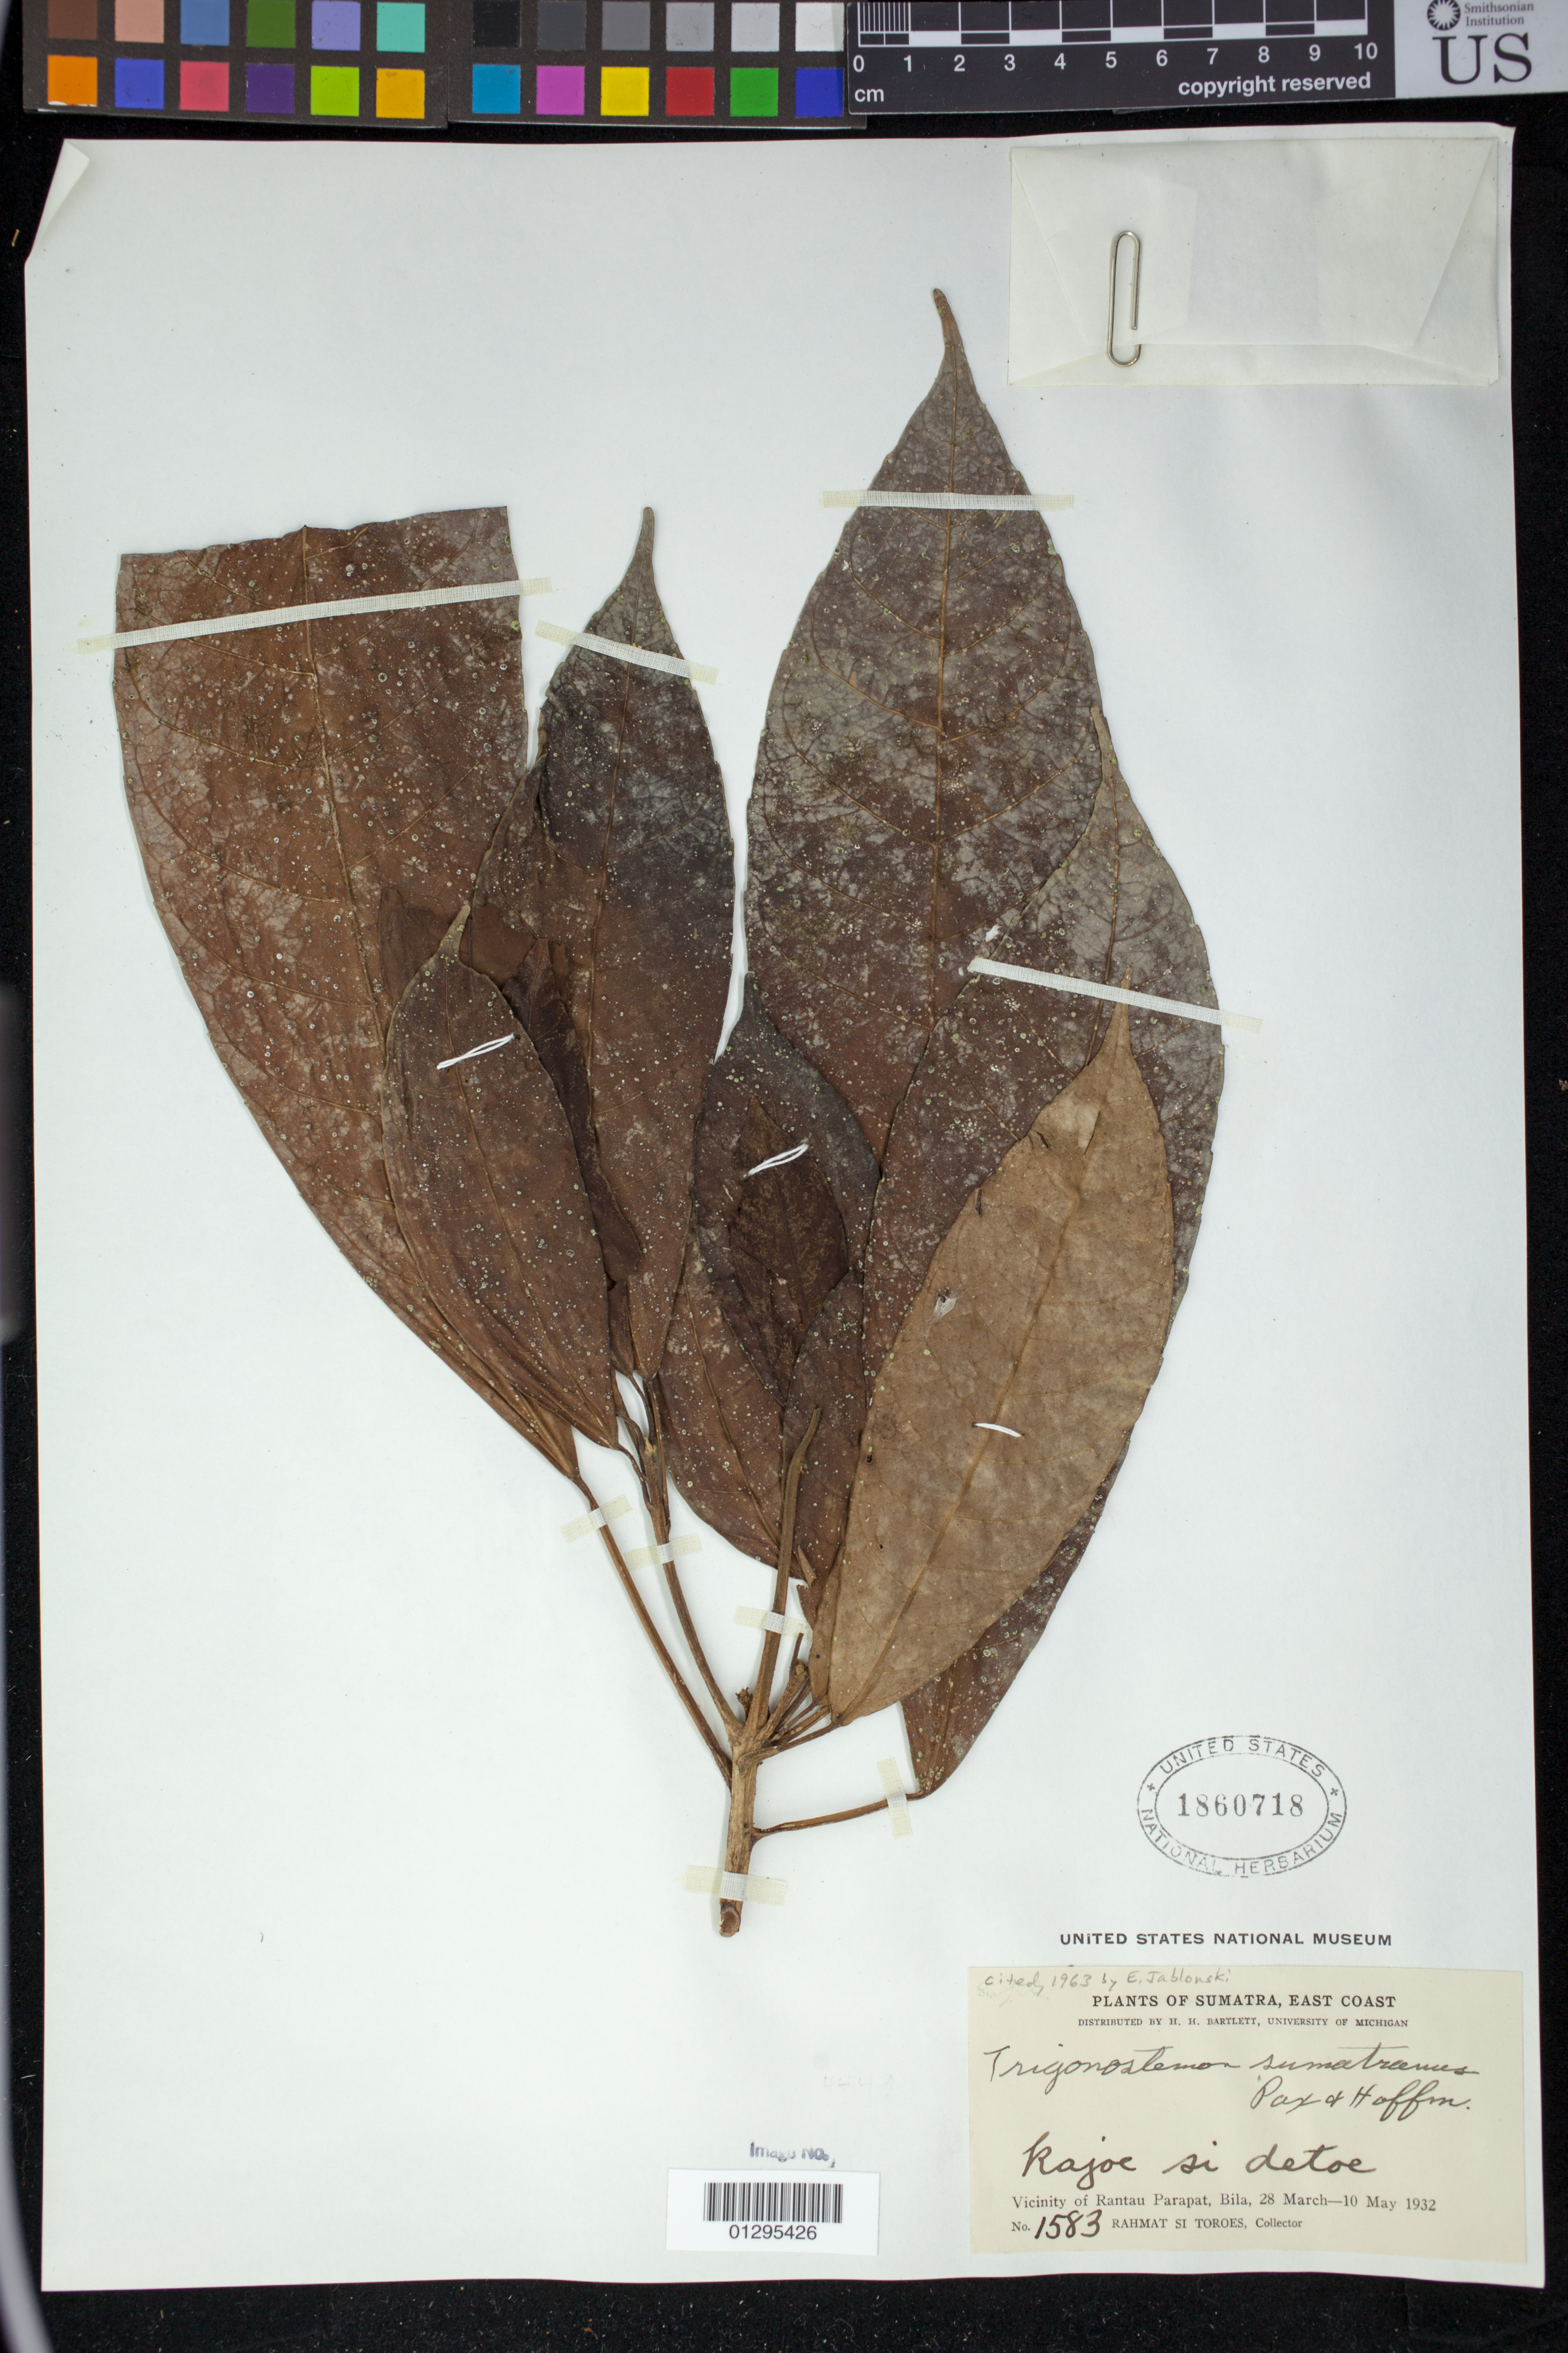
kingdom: Plantae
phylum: Tracheophyta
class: Magnoliopsida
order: Malpighiales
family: Euphorbiaceae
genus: Trigonostemon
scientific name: Trigonostemon sumatranus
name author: Pax & K. Hoffm.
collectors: Rahmat Si Boeea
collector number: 1583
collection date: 1932-03-28/1932-05-10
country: Indonesia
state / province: Sumatra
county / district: Sumatera Utara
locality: Vicinity of Rantau Parapat, Bila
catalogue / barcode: US 1860718